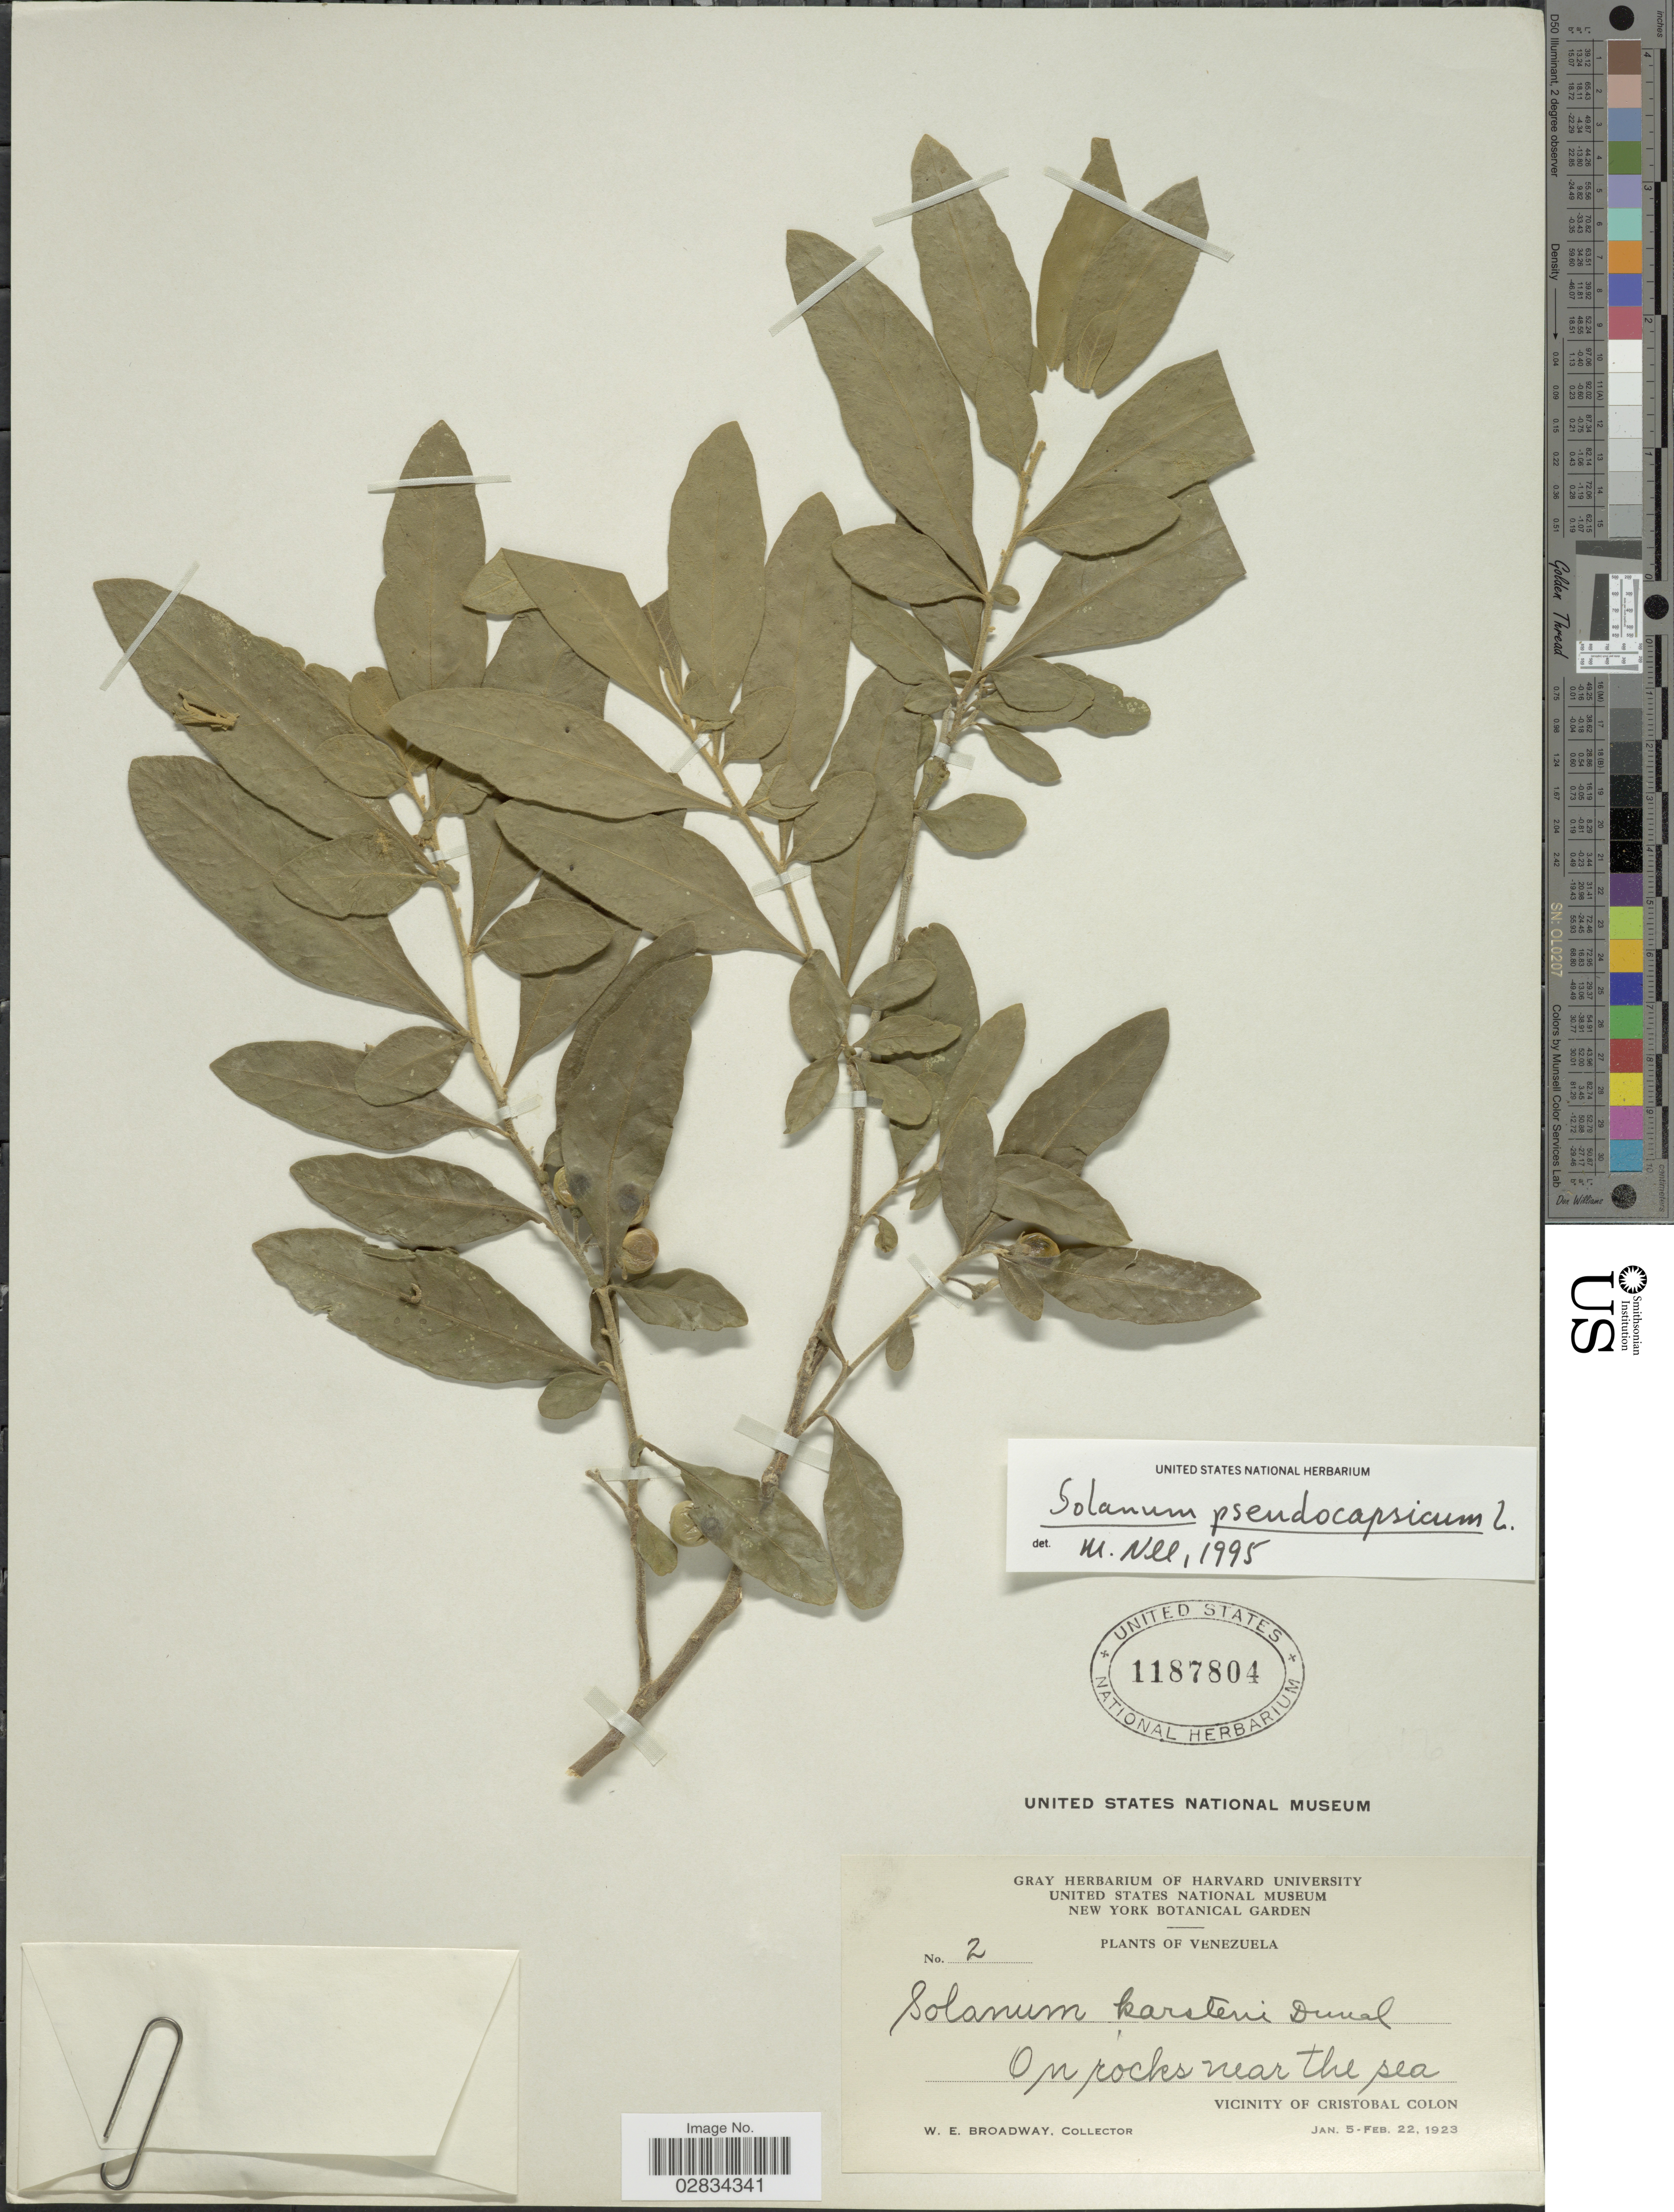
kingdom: Plantae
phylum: Tracheophyta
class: Magnoliopsida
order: Solanales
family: Solanaceae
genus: Solanum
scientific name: Solanum pseudocapsicum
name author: L.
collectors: W. E. Broadway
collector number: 2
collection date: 1923-01-05/1923-02-22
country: Venezuela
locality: On rocks near the sea, Vicinity of Cristobal Colon.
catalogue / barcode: US 1187804